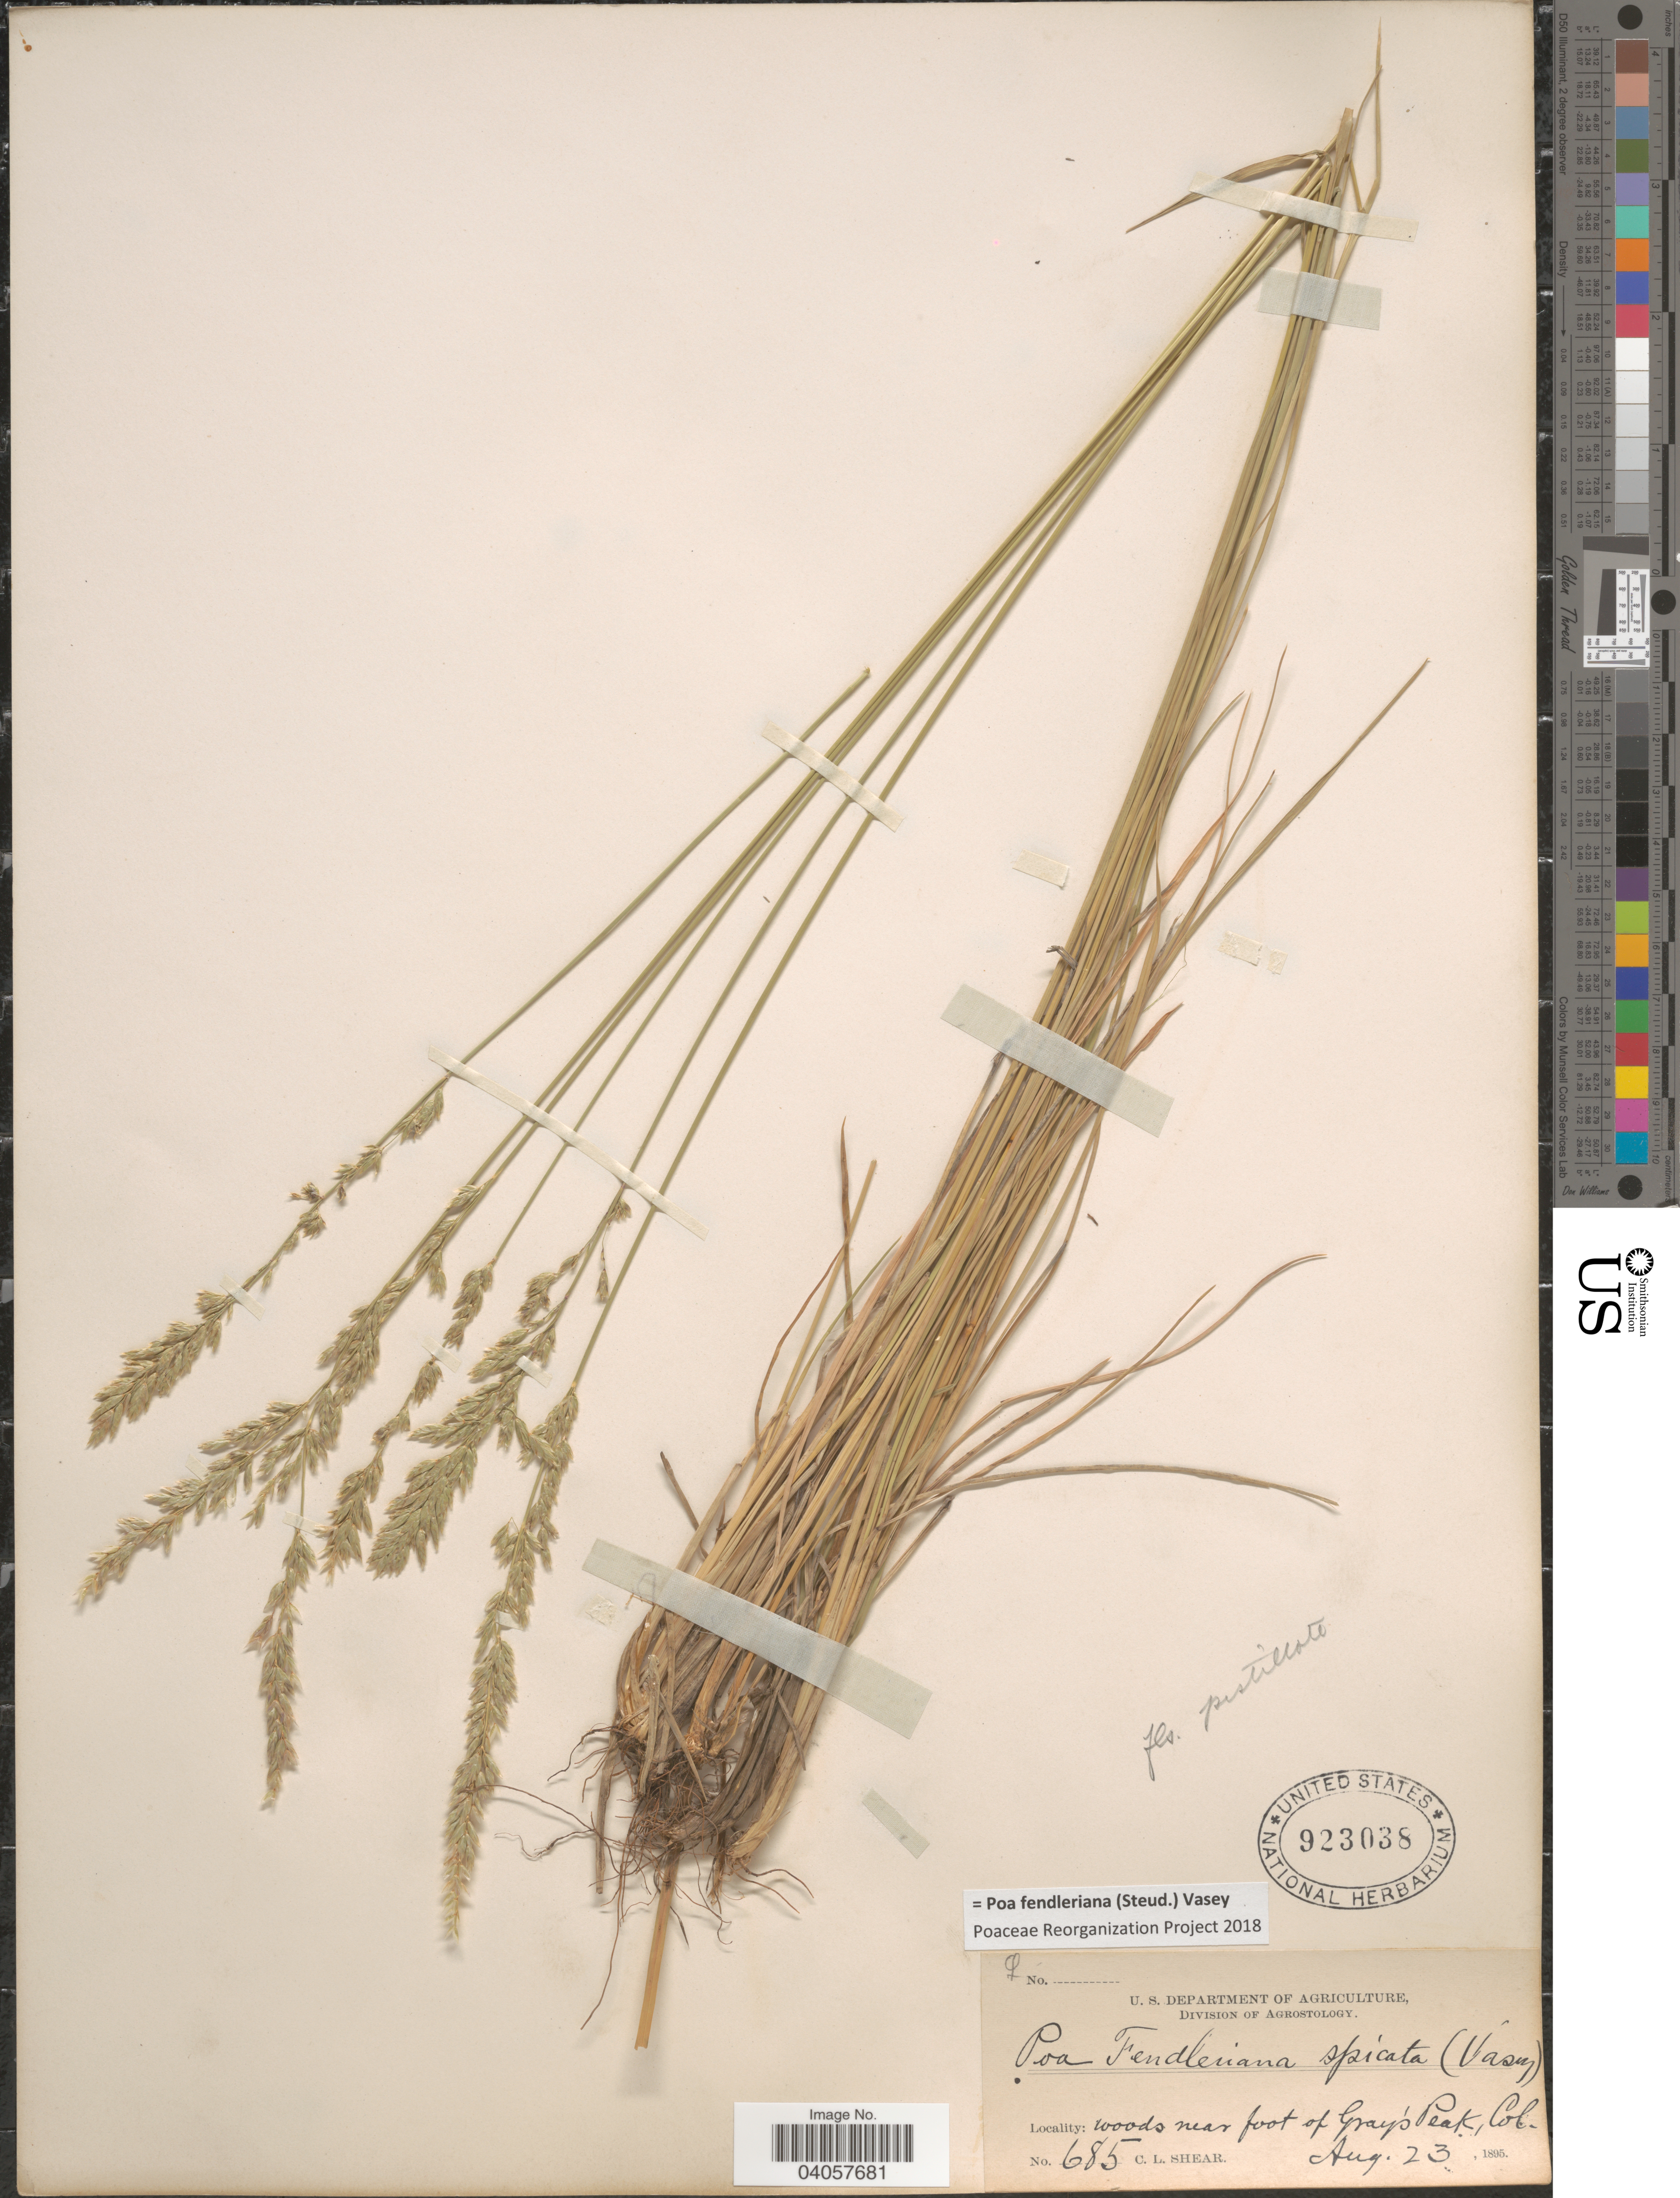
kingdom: Plantae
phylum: Tracheophyta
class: Liliopsida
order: Poales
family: Poaceae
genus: Poa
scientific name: Poa fendleriana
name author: (Steud.) Vasey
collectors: C. L. Shear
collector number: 685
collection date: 1895-08-23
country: United States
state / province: Colorado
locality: Near foot of Gray's Peak.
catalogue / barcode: US 923038